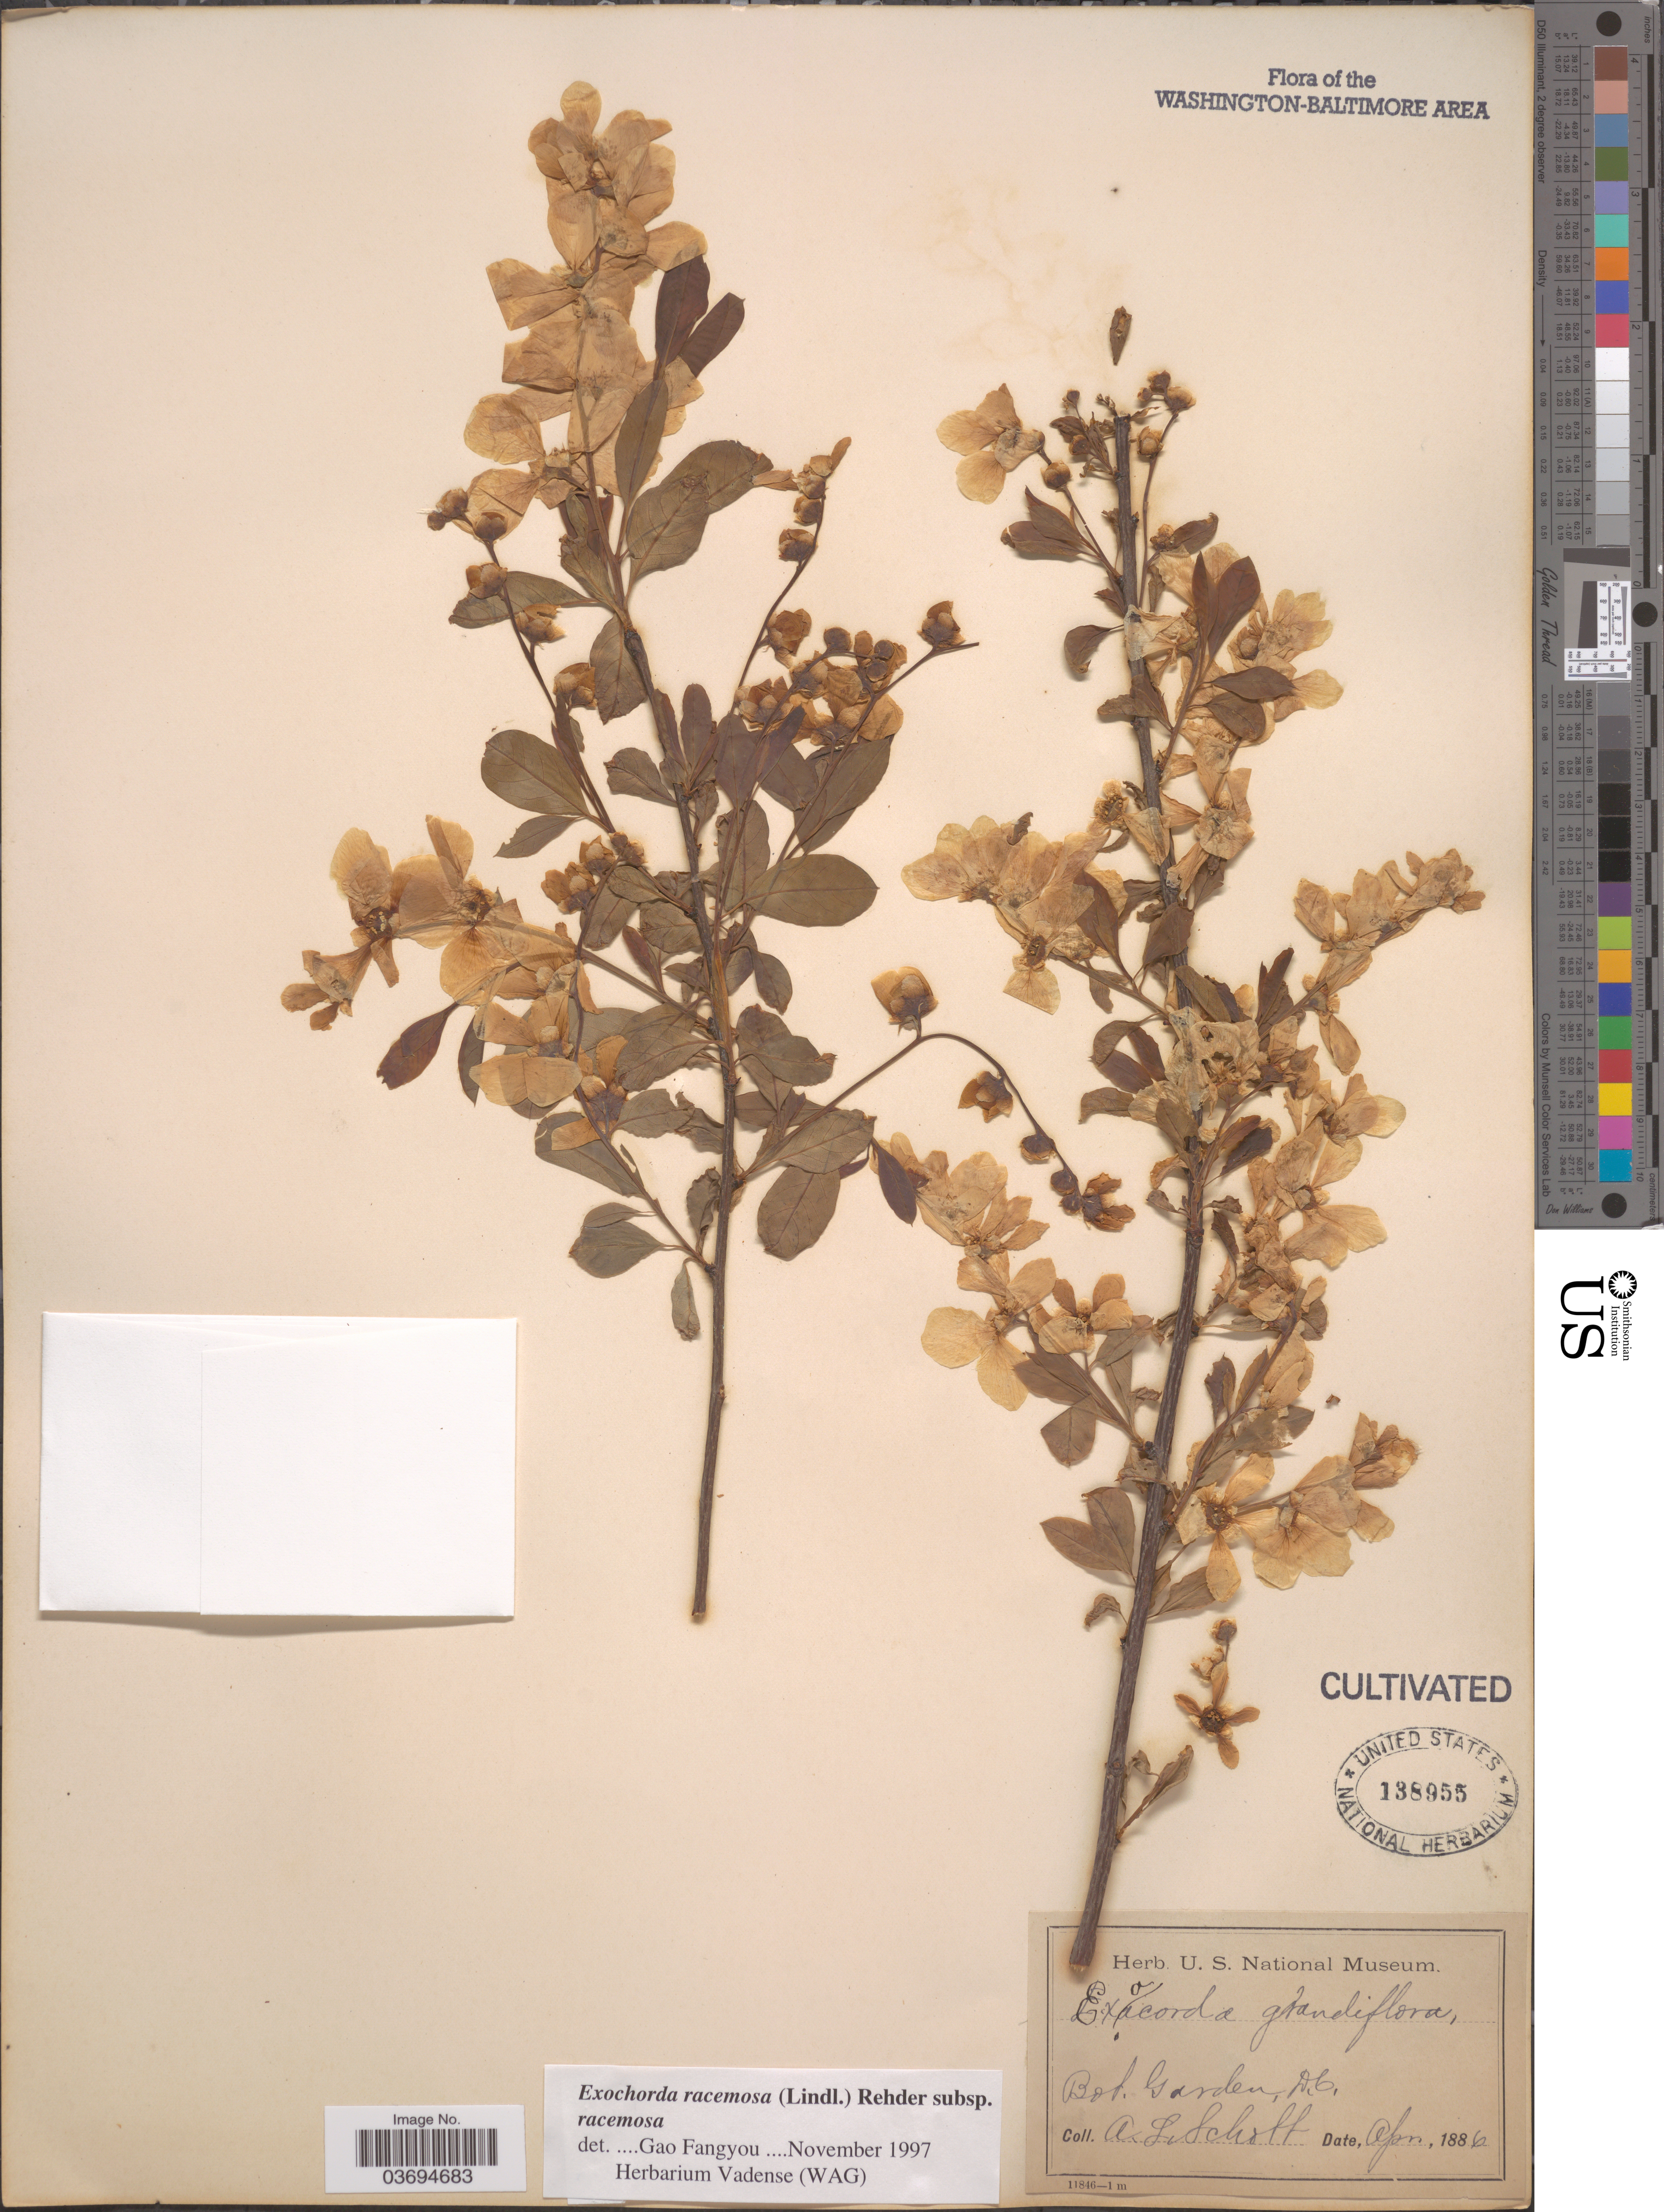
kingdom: Plantae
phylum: Tracheophyta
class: Magnoliopsida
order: Rosales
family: Rosaceae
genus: Exochorda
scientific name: Exochorda racemosa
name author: (Fortune ex Lindl.) Rehder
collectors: A. Schoff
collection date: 1886-04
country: United States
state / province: District of Columbia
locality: Bot. Garden, D.C.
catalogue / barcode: US 138955